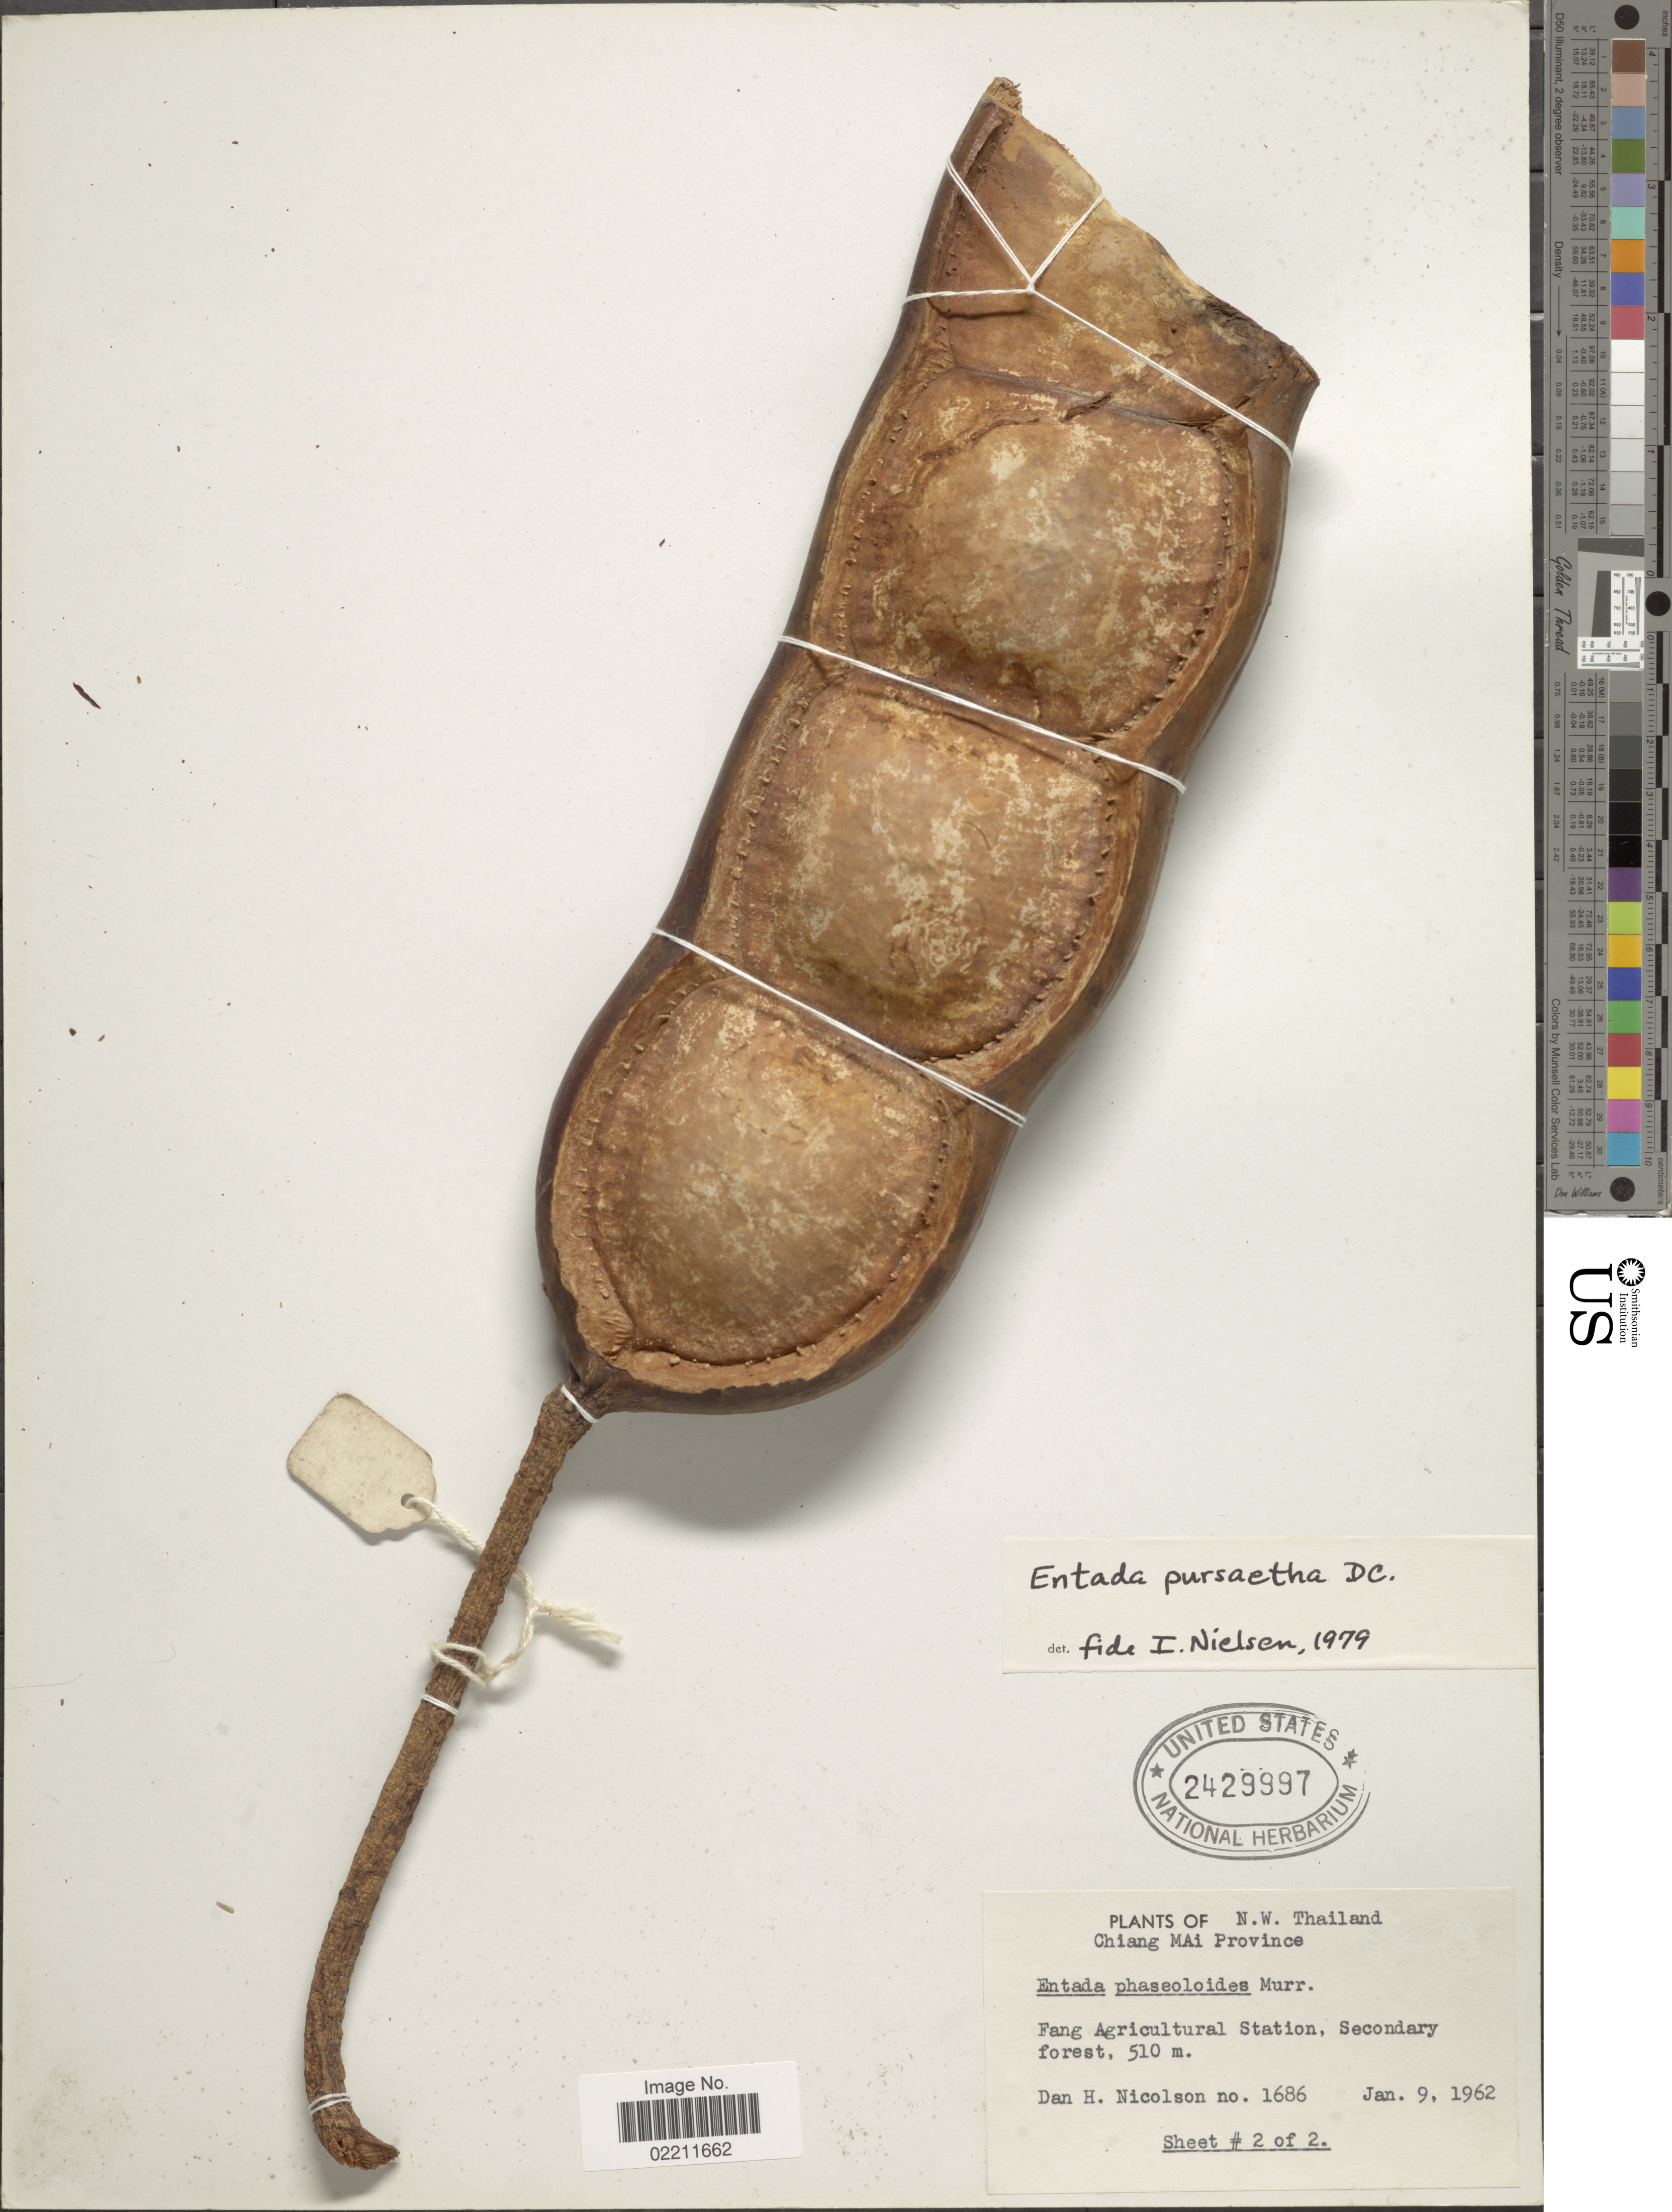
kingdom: Plantae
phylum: Tracheophyta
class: Magnoliopsida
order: Fabales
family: Fabaceae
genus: Entada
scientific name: Entada rheedei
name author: Spreng.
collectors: D. H. Nicolson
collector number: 1686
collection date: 1962-01-09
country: Thailand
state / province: Chiang Mai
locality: N.W. Thailand, Chiang Mai Province, Fang Agricultural Station, Secondary forest.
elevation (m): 510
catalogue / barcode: US 2429997